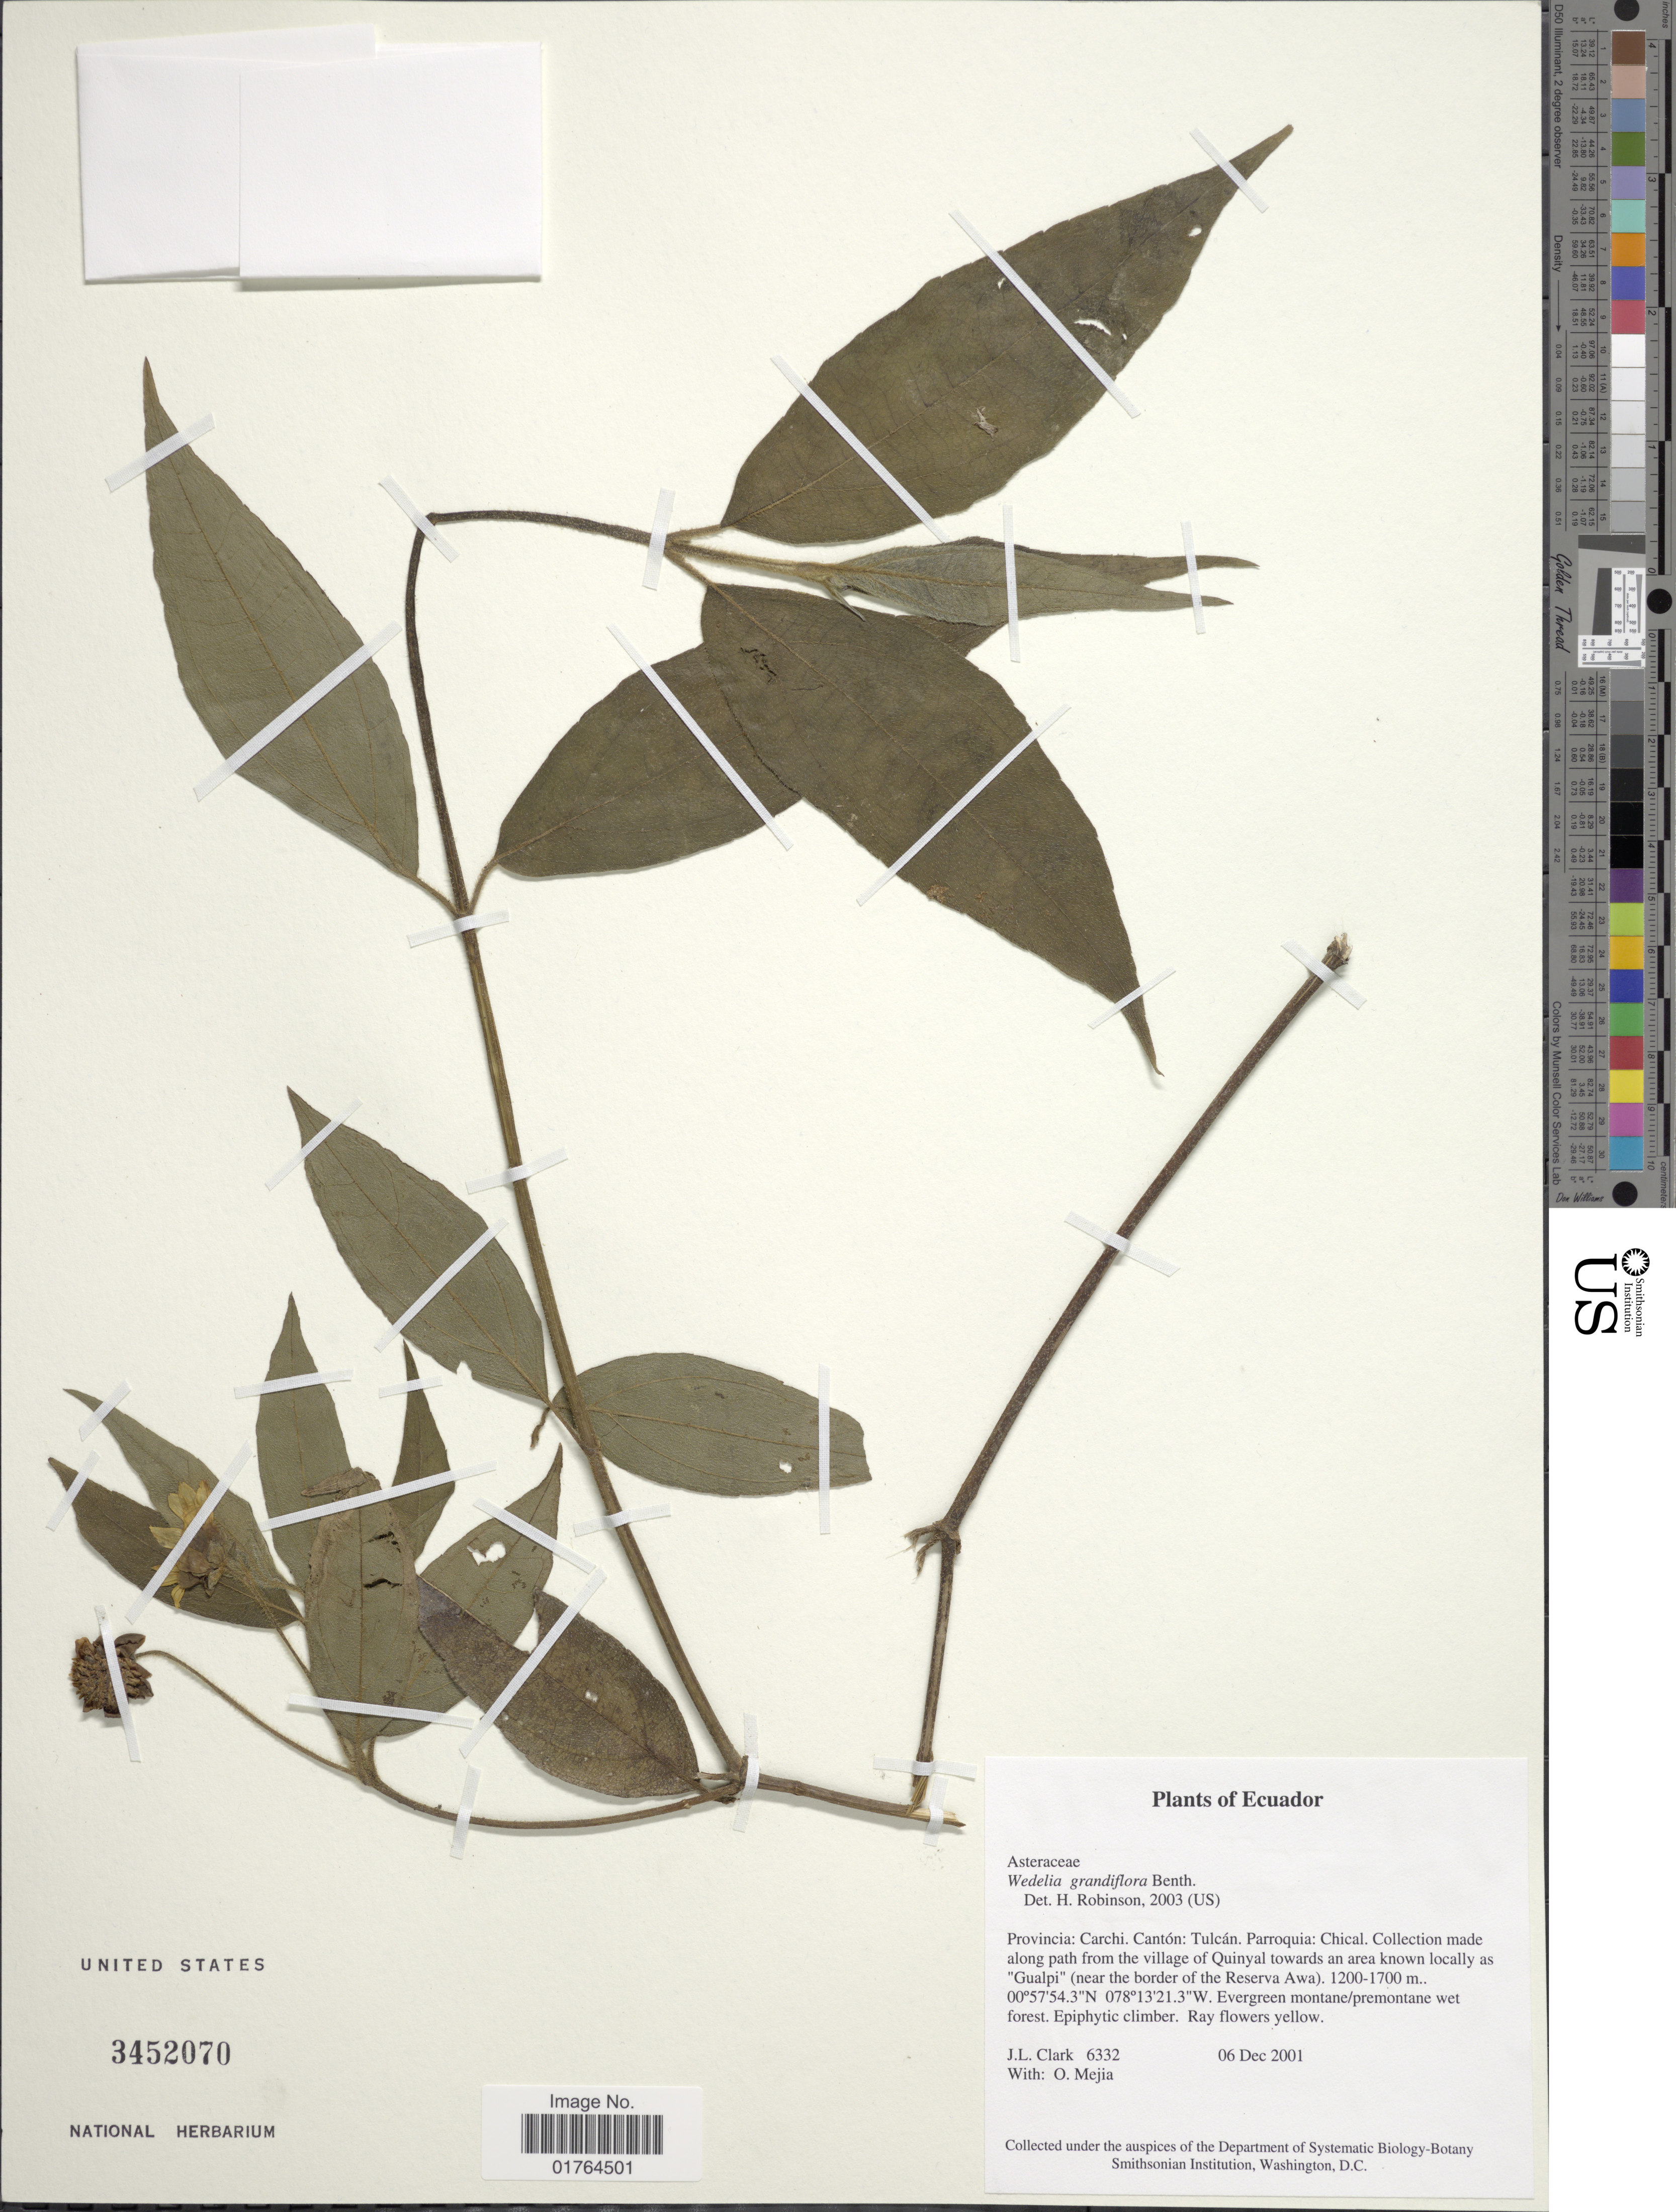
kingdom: Plantae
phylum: Tracheophyta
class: Magnoliopsida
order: Asterales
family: Asteraceae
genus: Wedelia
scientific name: Wedelia grandiflora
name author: Benth.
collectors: J. L. Clark & O. Mejia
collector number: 6332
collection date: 2001-12-06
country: Ecuador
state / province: Carchi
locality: Canton Tulcan, Parroquia, Chical, village of Quinyal towards an area known locally as Gualpi (near the border of the Reserva Awa)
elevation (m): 1200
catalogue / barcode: US 3452070